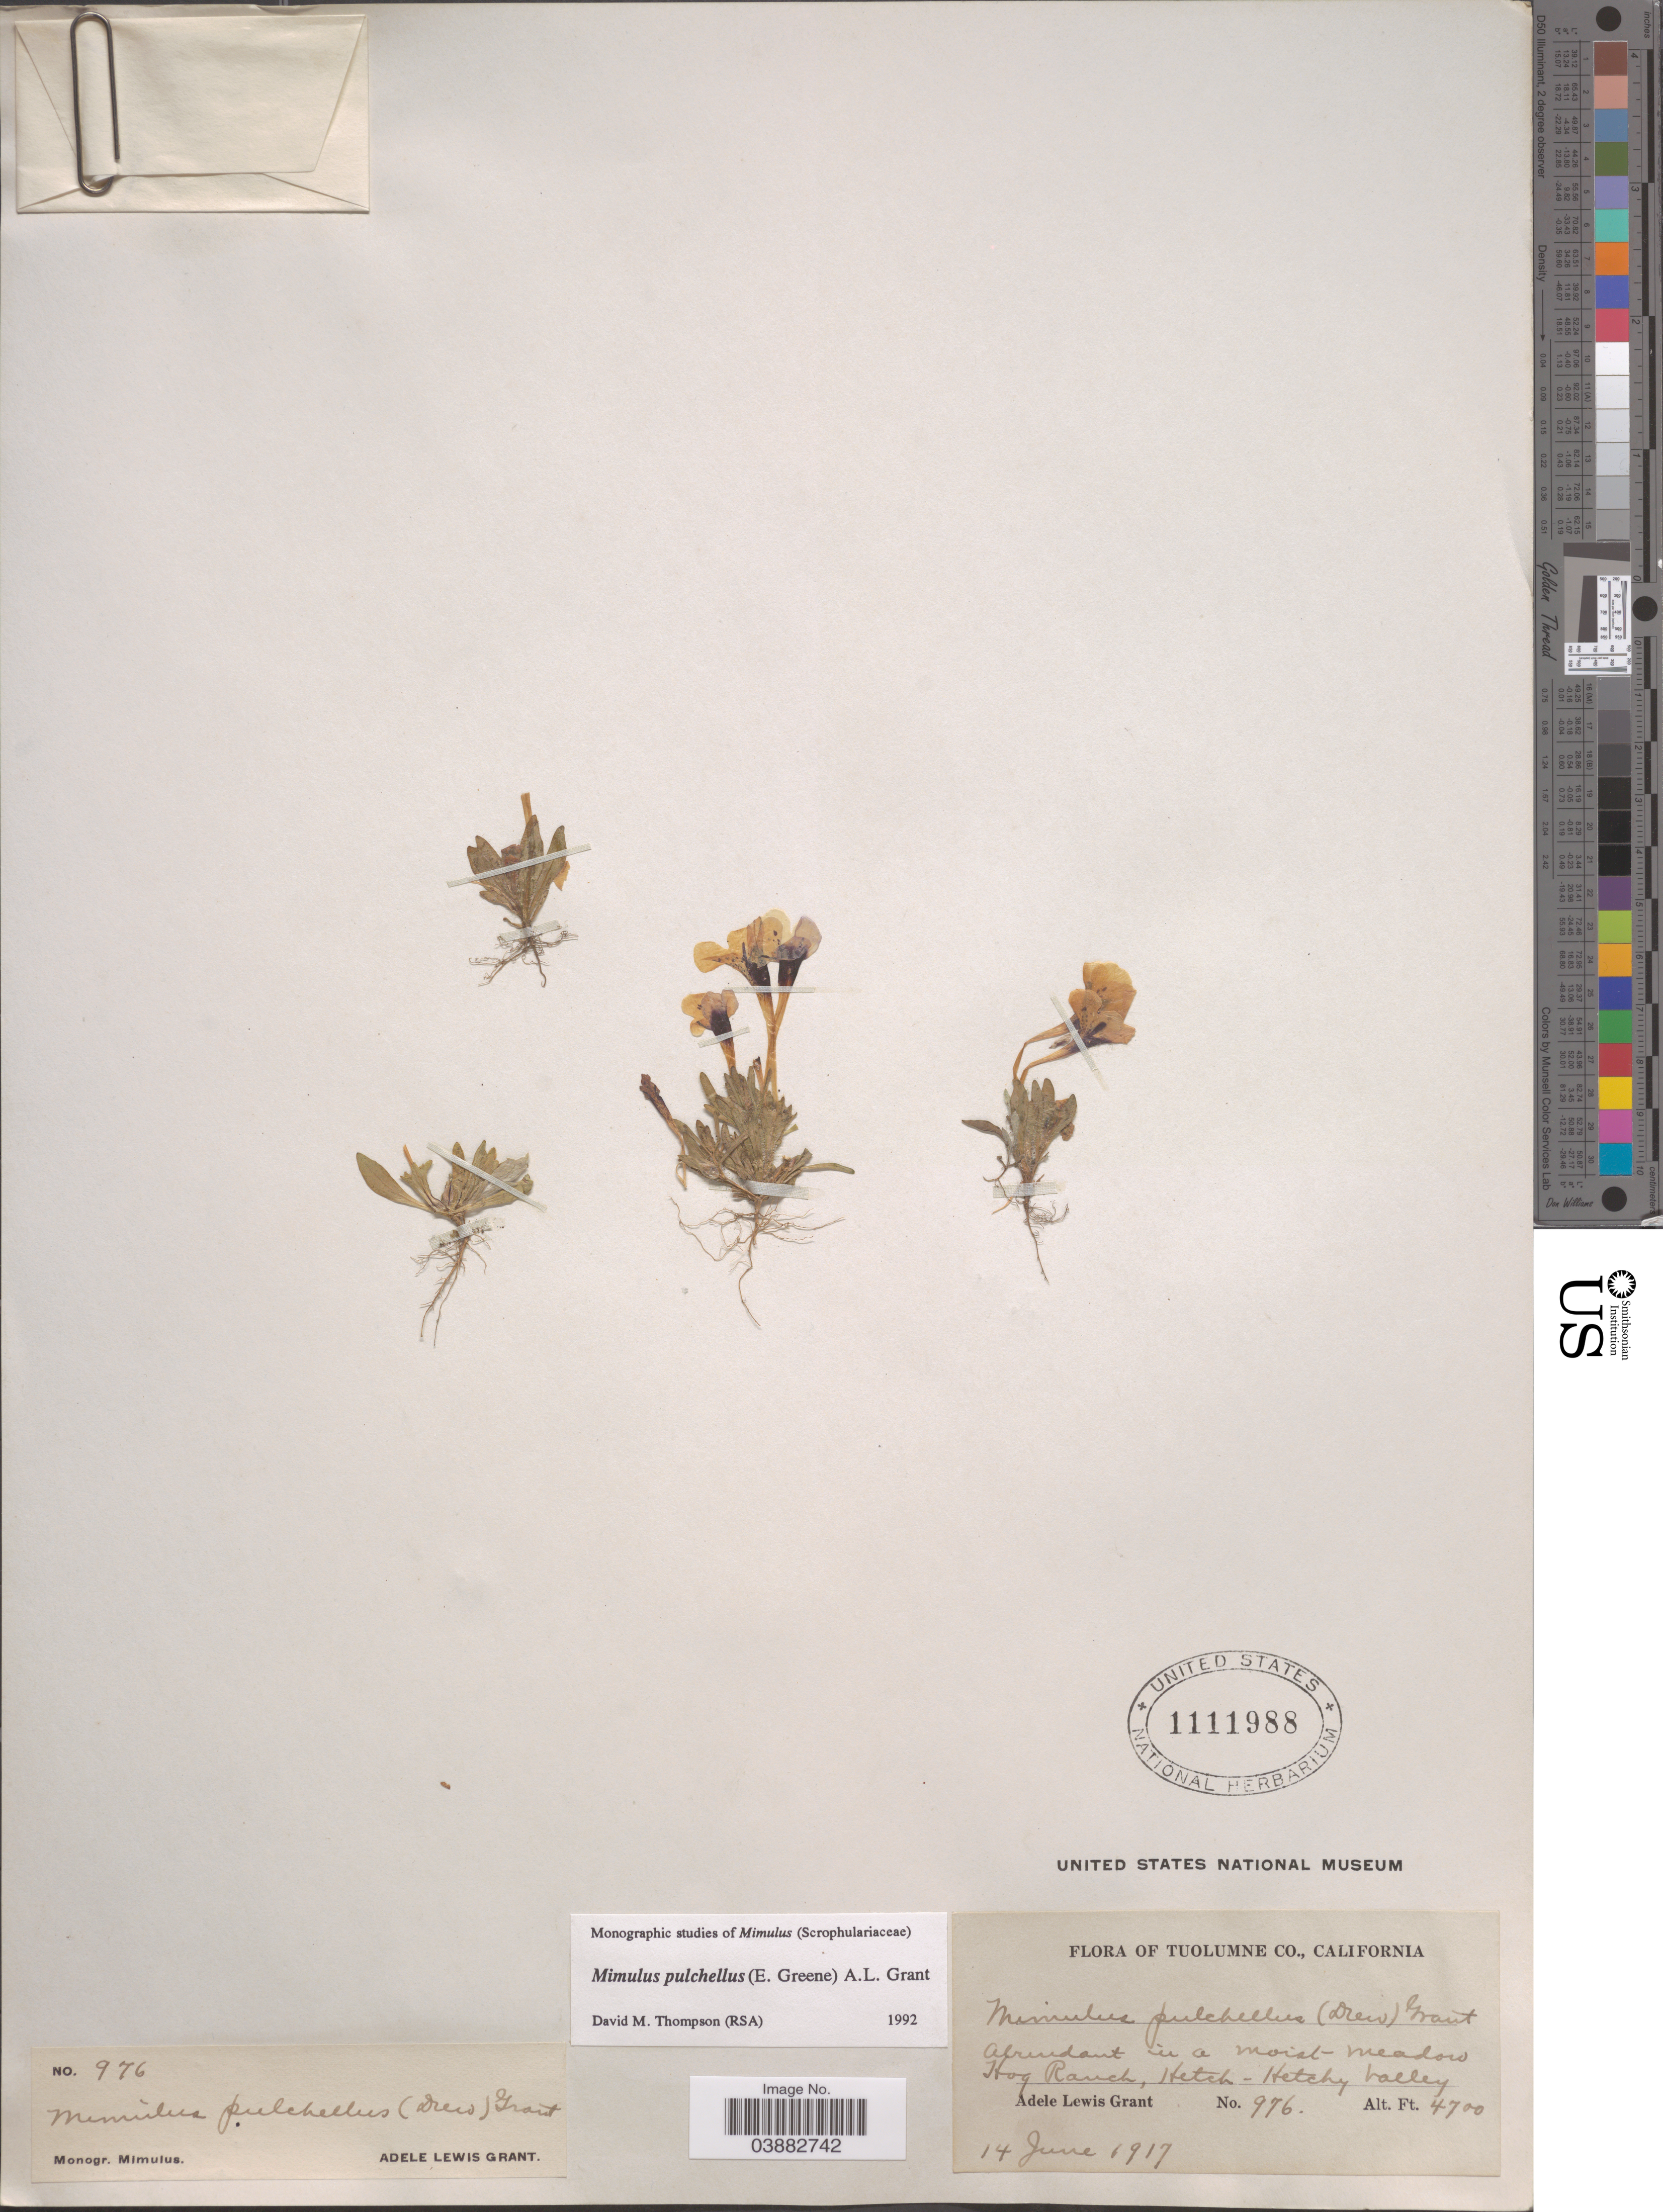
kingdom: Plantae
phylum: Tracheophyta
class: Magnoliopsida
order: Lamiales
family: Phrymaceae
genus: Mimulus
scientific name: Mimulus pulchellus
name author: (Drew ex Greene) A.L. Grant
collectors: A. L. Grant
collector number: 976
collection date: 1917-06-14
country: United States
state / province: California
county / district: Tuolumne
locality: Tuolumne Co., Hog Ranch, Hetch-Hetchy Valley.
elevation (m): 1433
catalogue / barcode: US 1111988